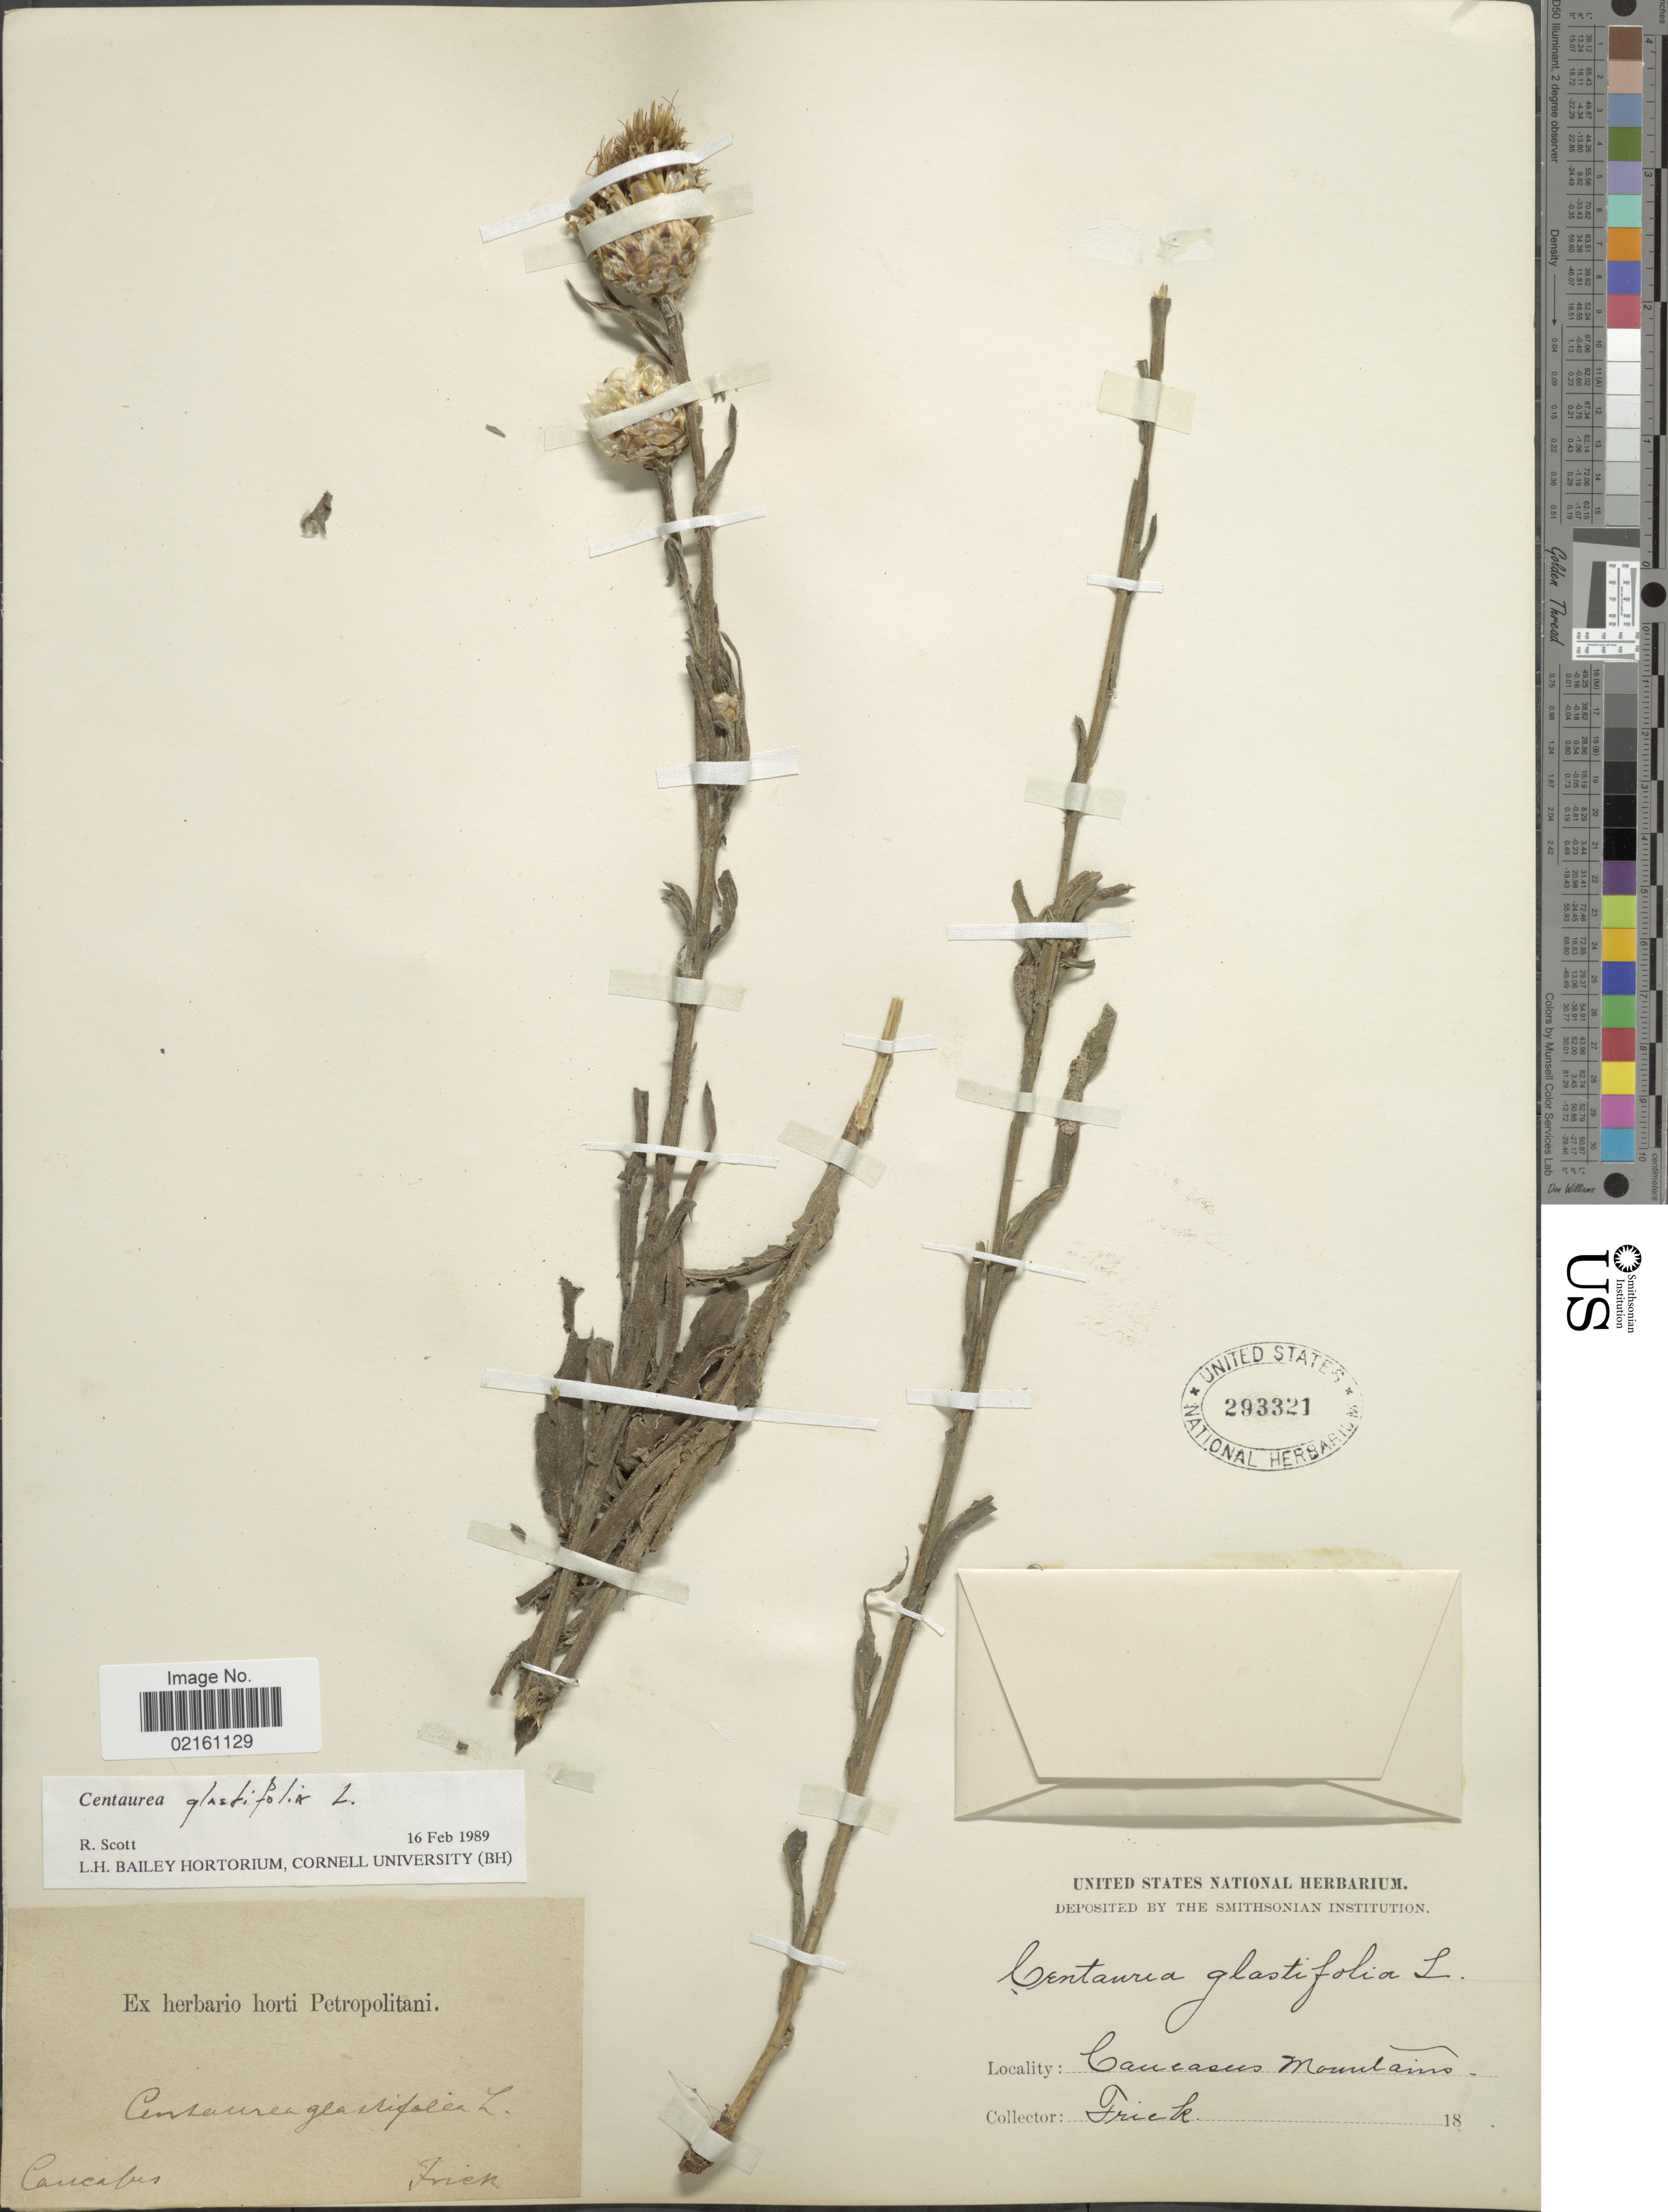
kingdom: Plantae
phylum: Tracheophyta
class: Magnoliopsida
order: Asterales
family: Asteraceae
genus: Centaurea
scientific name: Centaurea glastifolia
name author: L.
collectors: Frick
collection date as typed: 18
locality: Caucasus Mountains, Caucasus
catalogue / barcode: US 293321